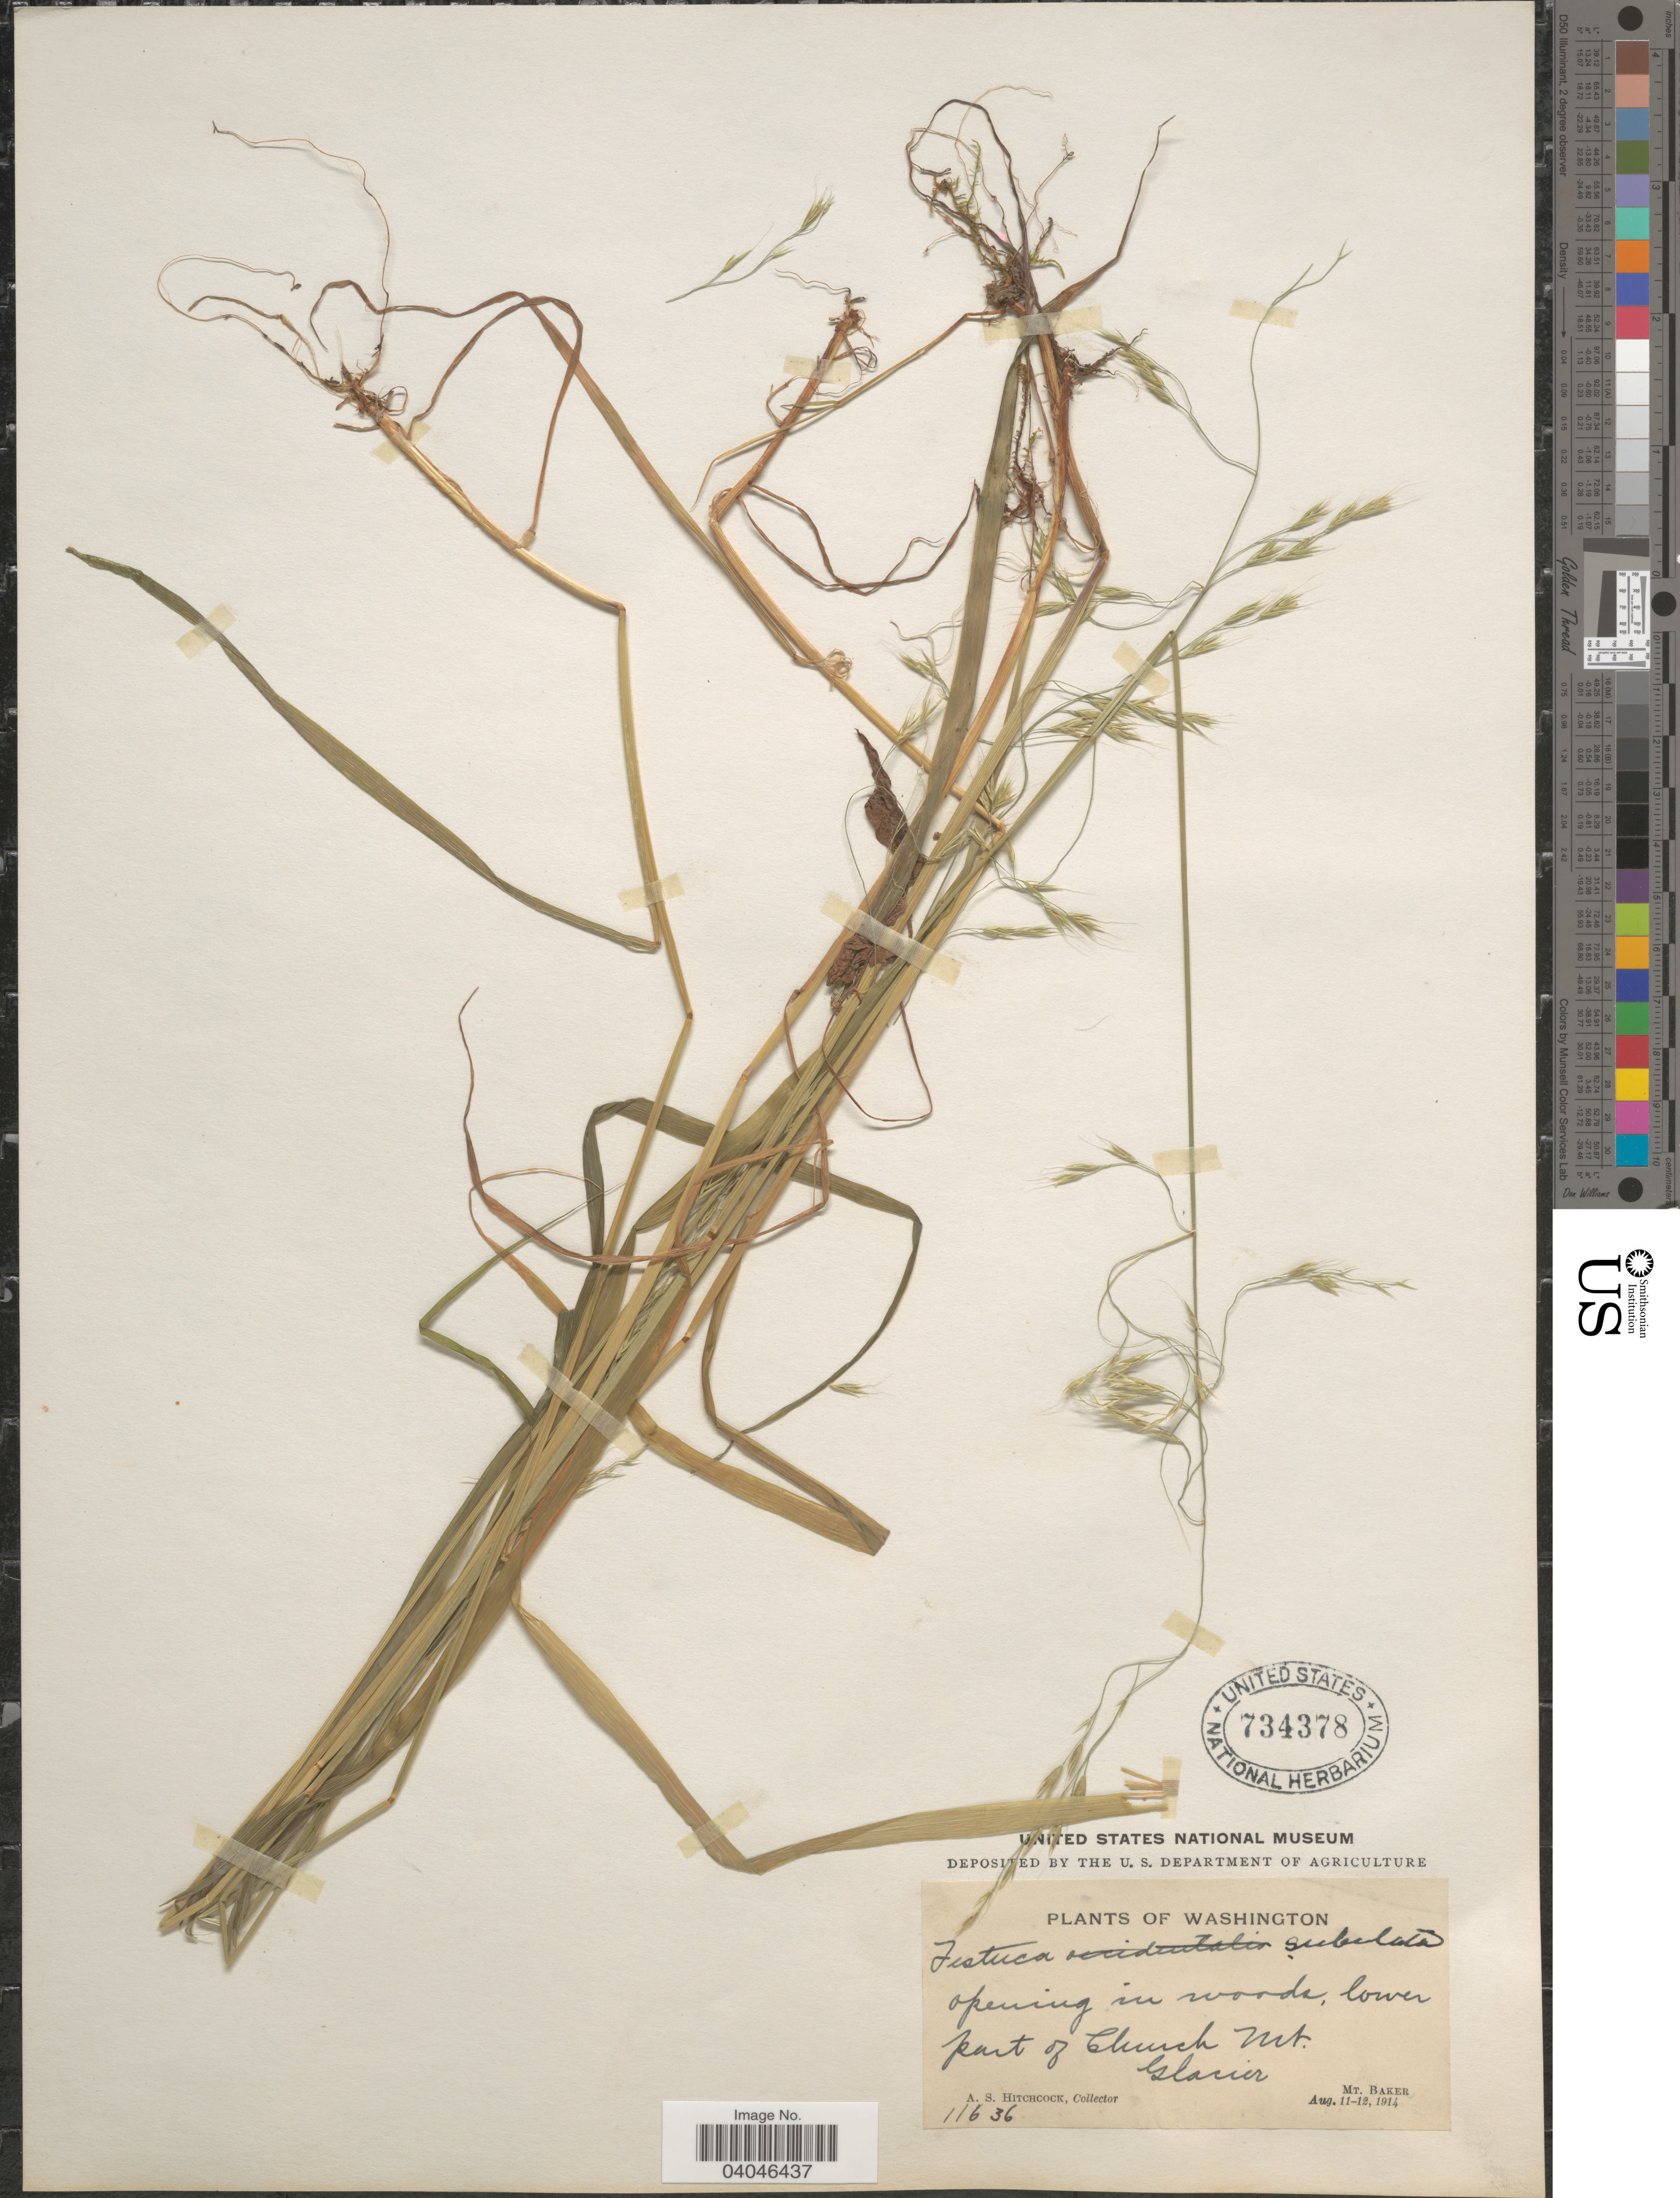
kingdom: Plantae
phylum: Tracheophyta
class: Liliopsida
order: Poales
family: Poaceae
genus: Festuca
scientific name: Festuca subulata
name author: Trin.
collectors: A. S. Hitchcock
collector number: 11636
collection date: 1914-08-11/1914-08-12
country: United States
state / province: Washington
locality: Lower part of Church Mt. Glacier. Mt. Baker.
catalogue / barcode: US 734378